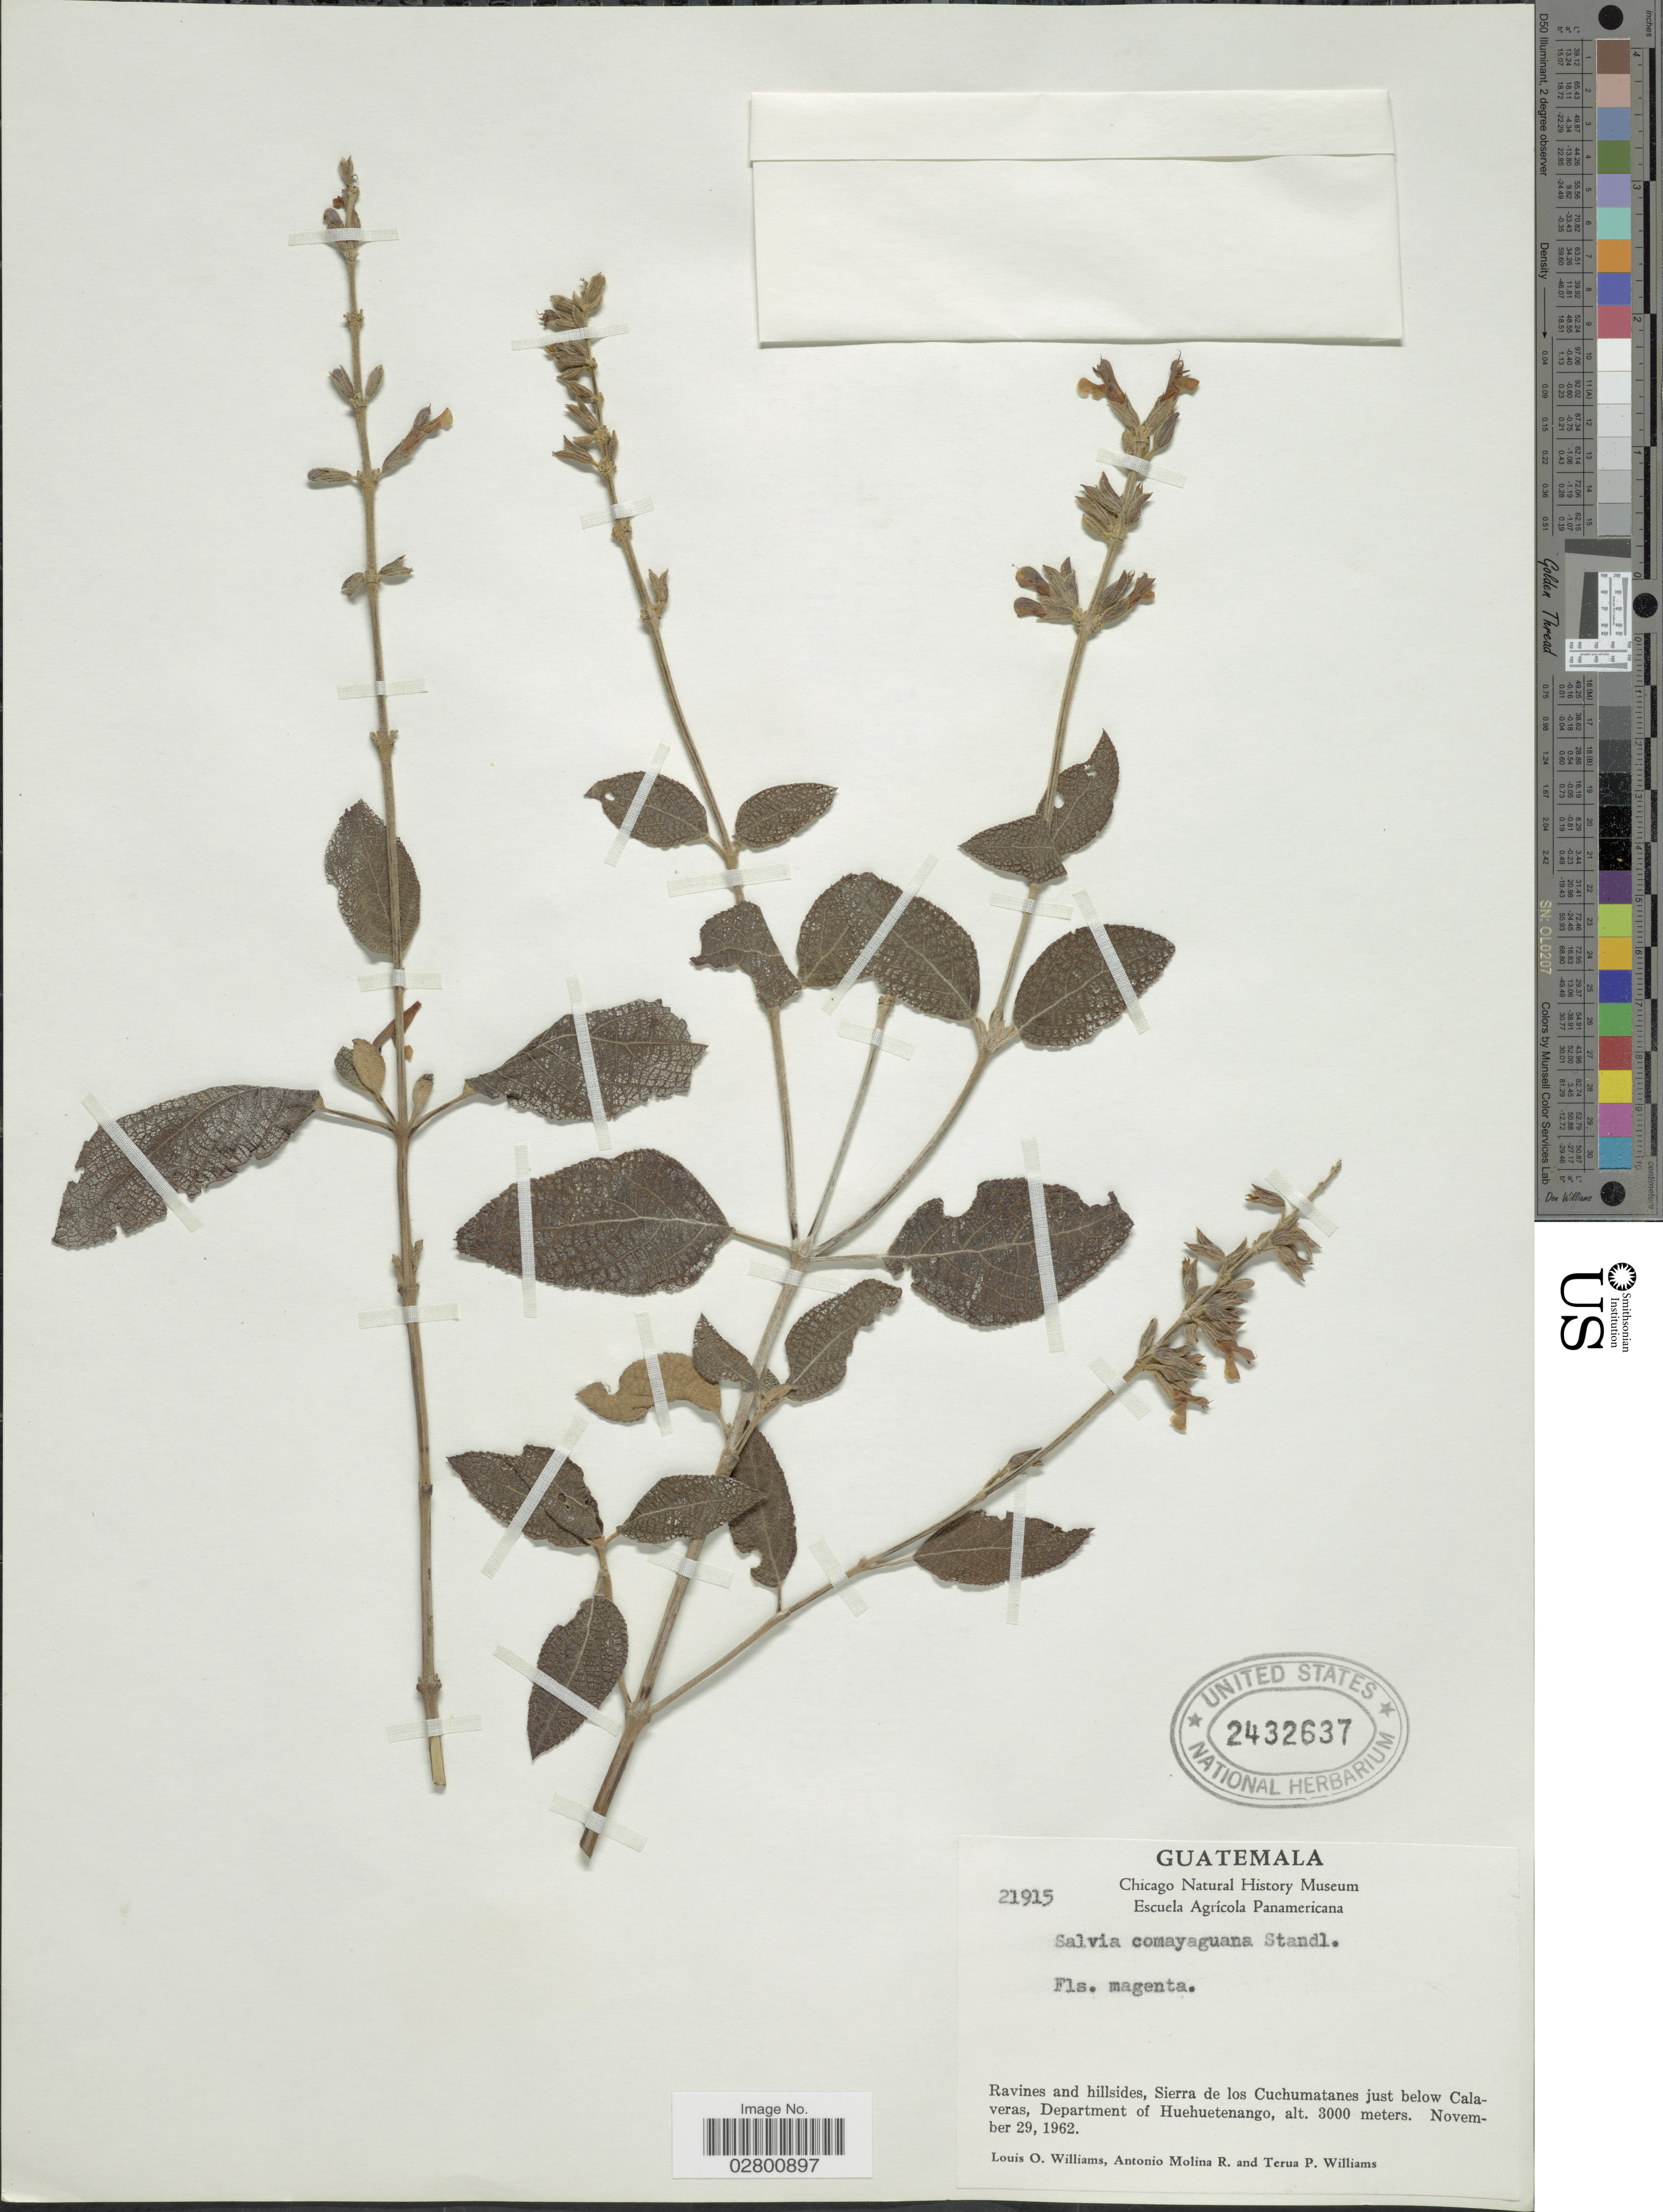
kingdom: Plantae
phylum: Tracheophyta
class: Magnoliopsida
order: Lamiales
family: Lamiaceae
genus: Salvia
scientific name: Salvia comayaguana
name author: Standl.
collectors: L. O. Williams, A. Molina R. & T. Williams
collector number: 21915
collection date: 1962-11-29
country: Guatemala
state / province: Huehuetenango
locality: Ravines and hillsides, Sierra de los Cuchumatanes just below Calaveras, Department of Huehuetenango.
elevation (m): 3000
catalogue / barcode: US 2432637